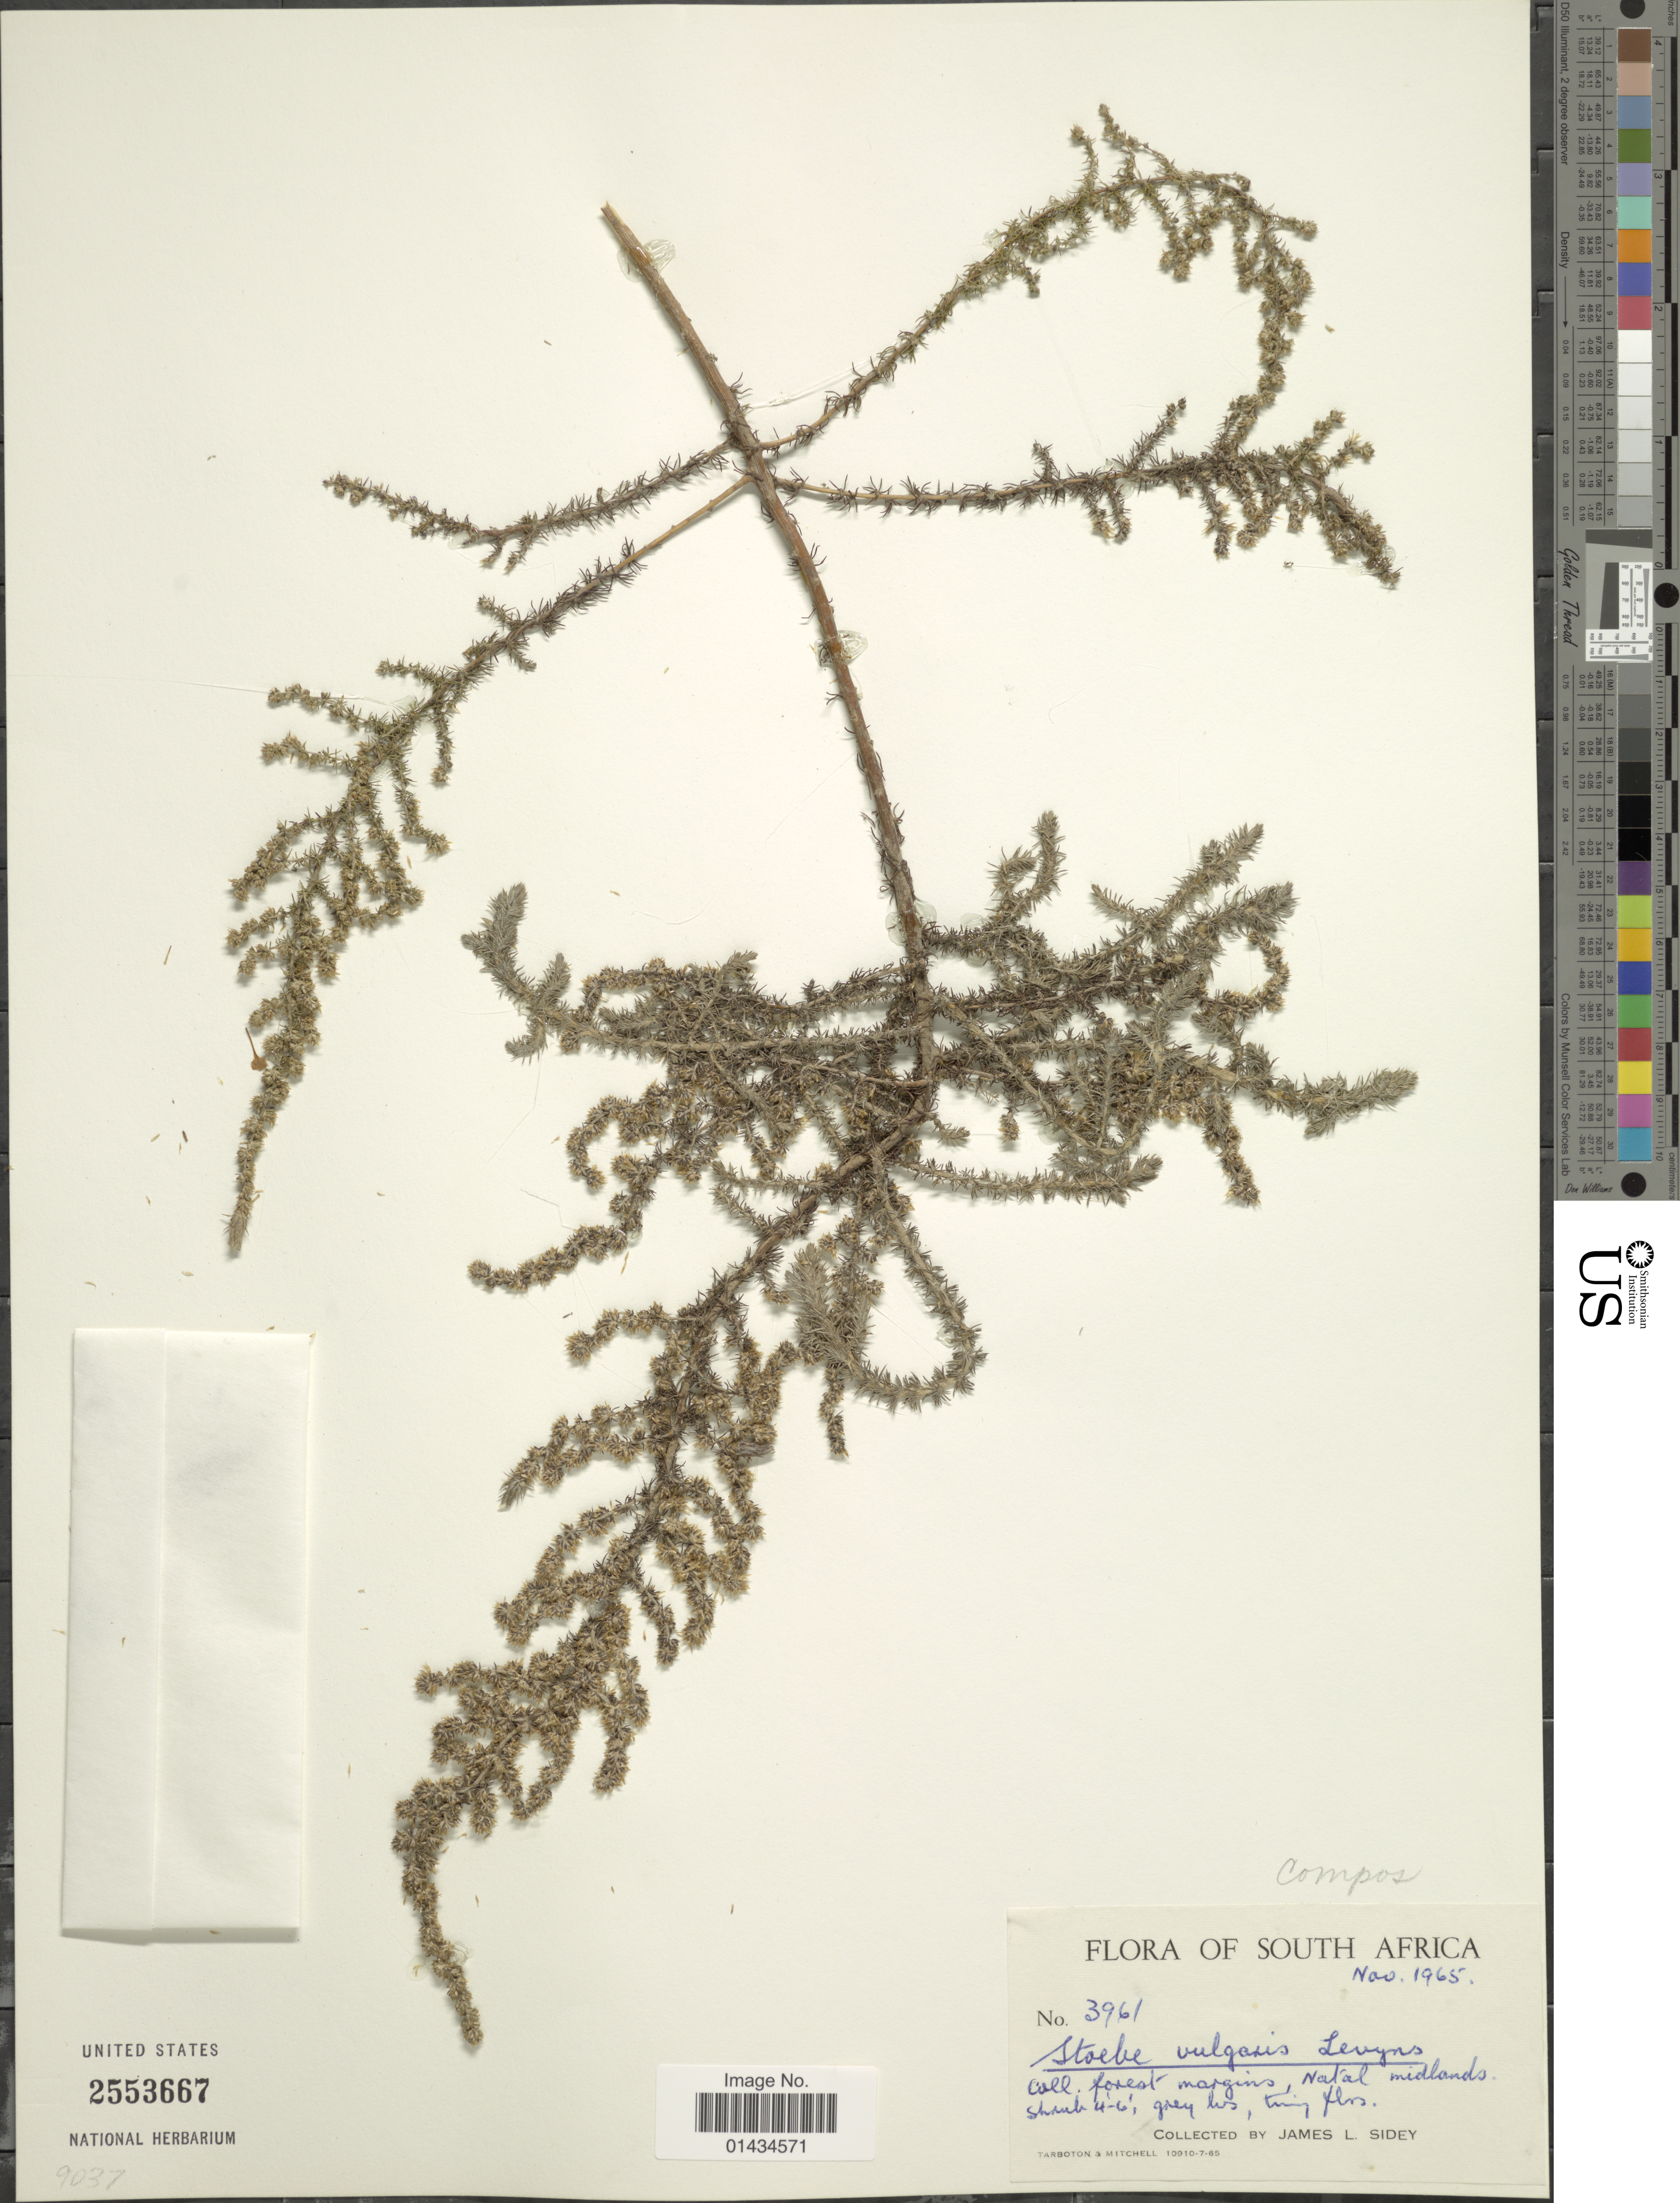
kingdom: Plantae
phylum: Tracheophyta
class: Magnoliopsida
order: Asterales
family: Asteraceae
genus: Stoebe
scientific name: Stoebe vulgaris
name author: Levyns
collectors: J. L. Sidey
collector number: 3961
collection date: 1965-11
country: South Africa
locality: Forest margins, Natal midlands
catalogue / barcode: US 2553667